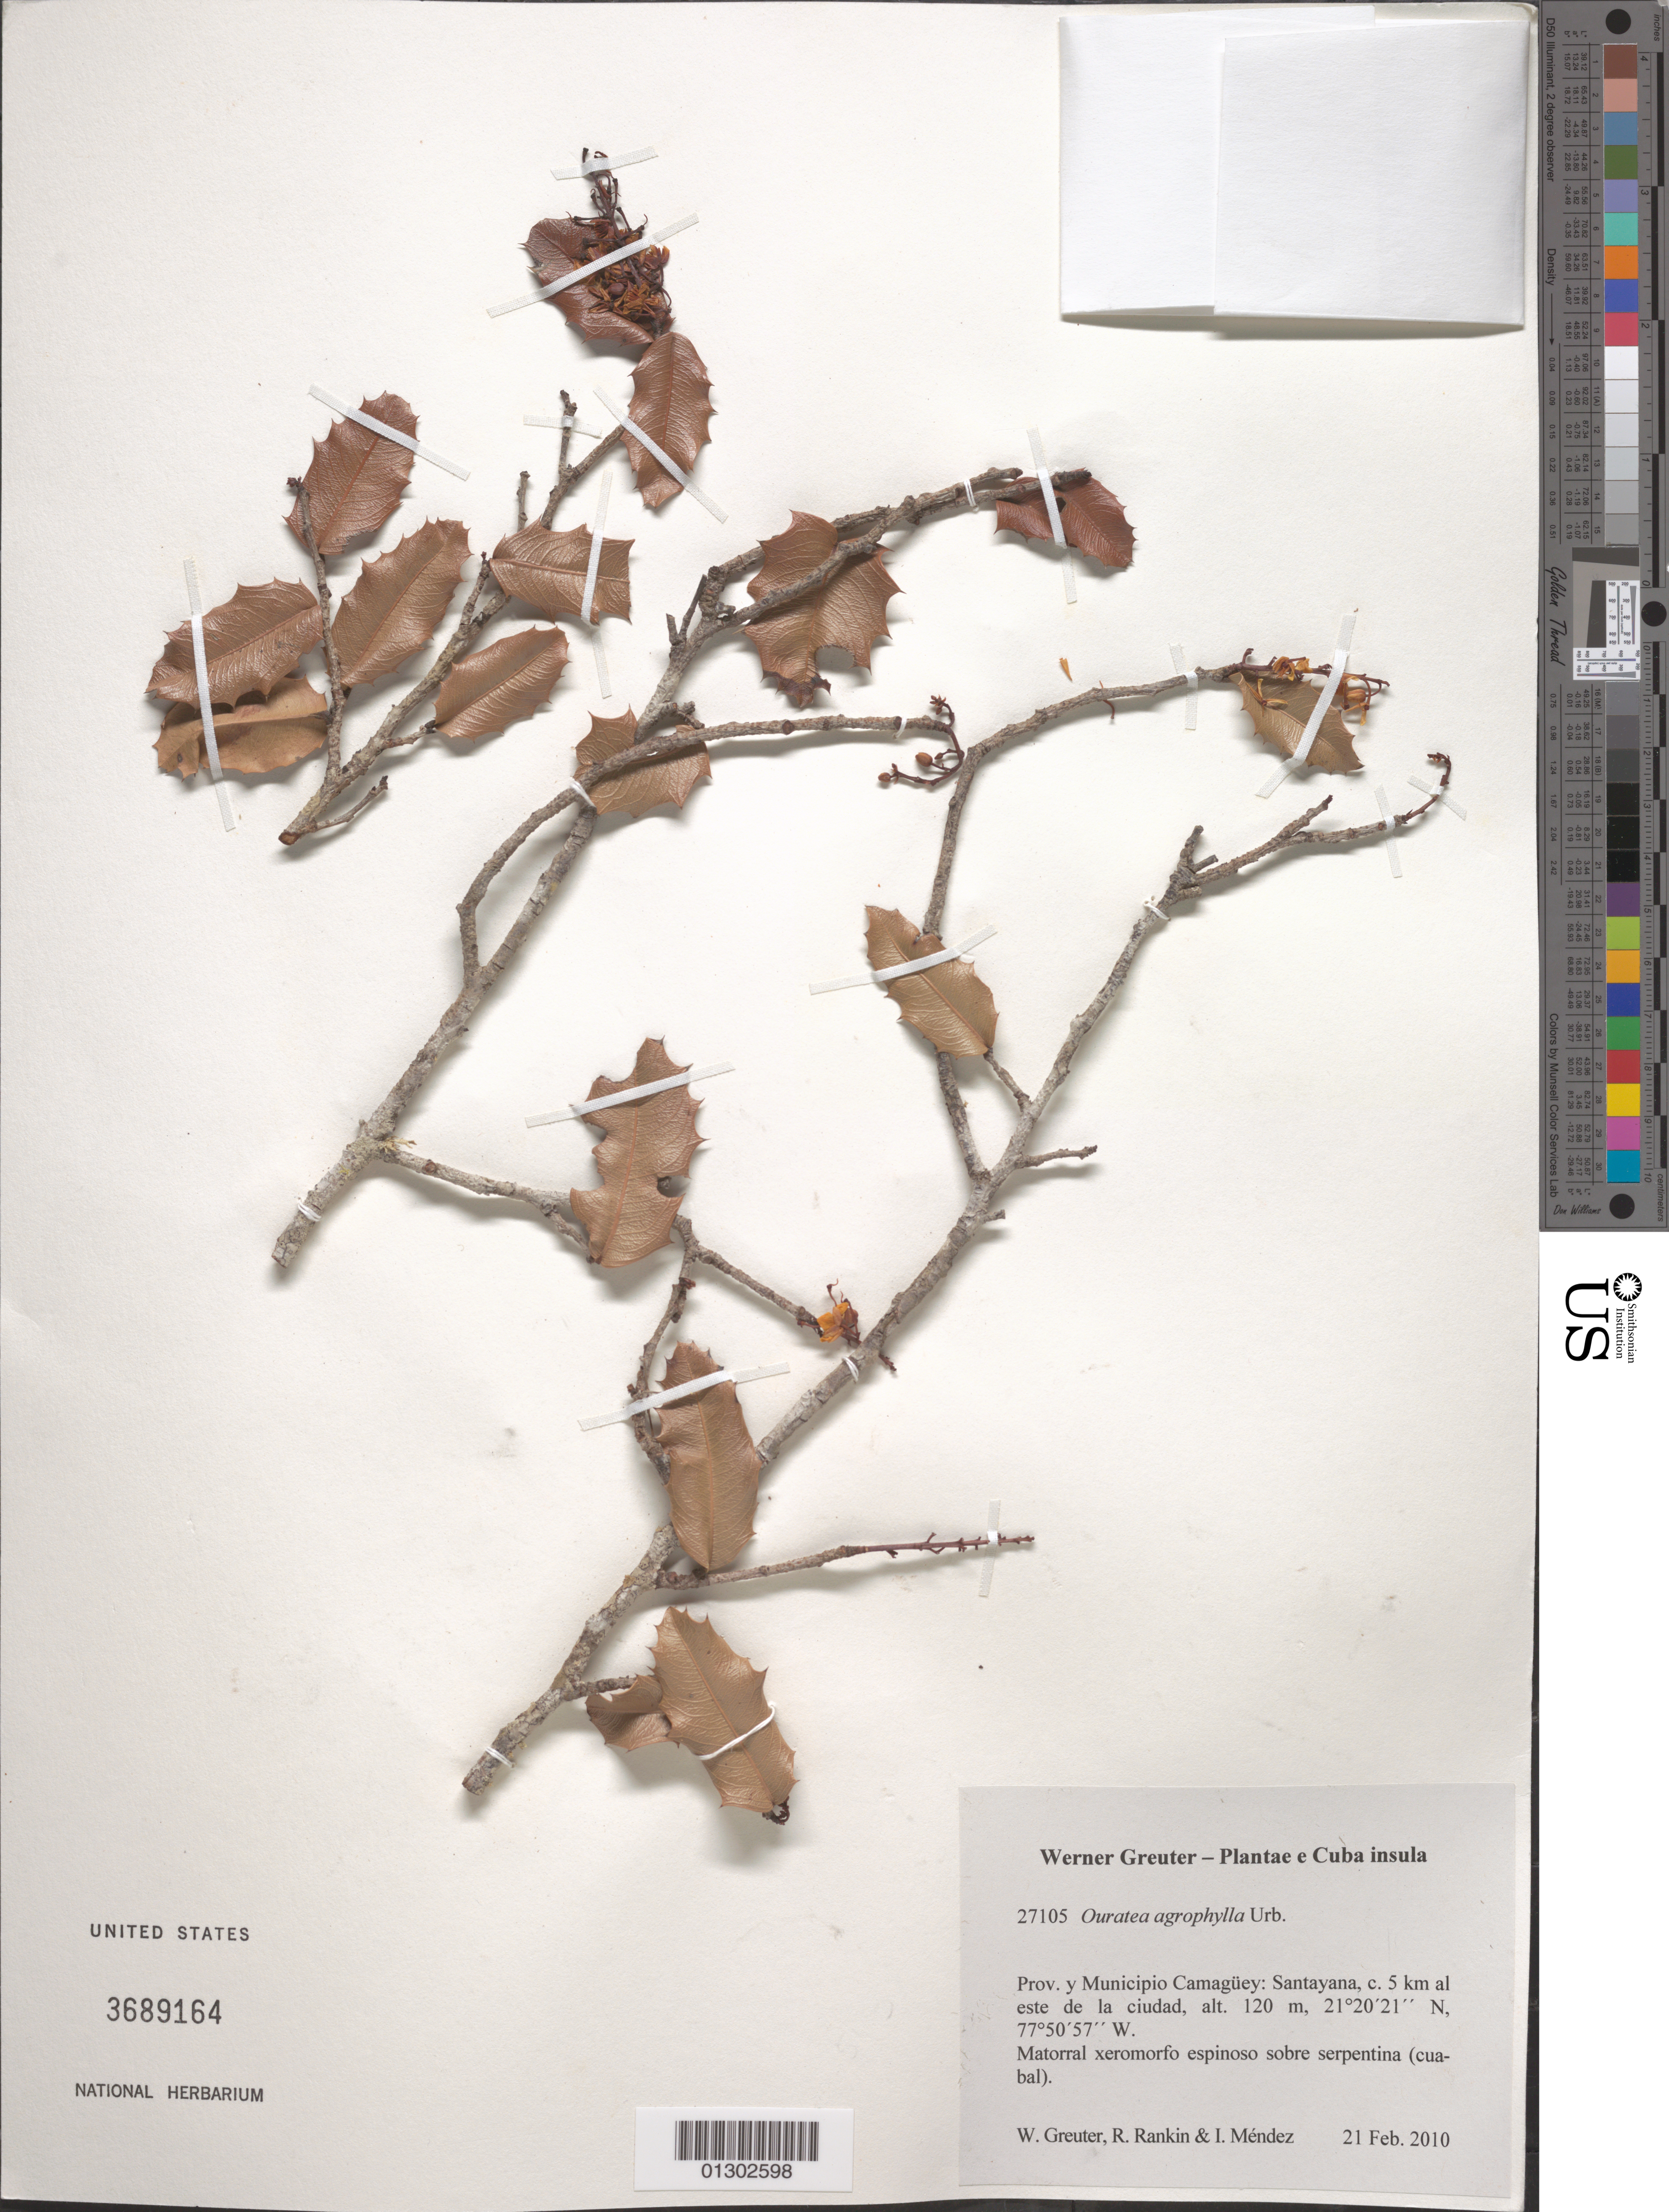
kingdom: Plantae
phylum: Tracheophyta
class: Magnoliopsida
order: Malpighiales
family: Ochnaceae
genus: Ouratea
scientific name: Ouratea agrophylla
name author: (Tiegh.) Urb.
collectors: W. R. Greuter, R. Rankin Rodriguez & I. Méndez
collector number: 27105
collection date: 2010-02-21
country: Cuba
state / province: Camagüey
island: Cuba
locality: Municipio Camagüey, Santayana, ca. 5 km al este de la ciudad.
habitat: Matorral xeromorfo espinoso sobre serpentina (cuabal).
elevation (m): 120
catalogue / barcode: US 3689164